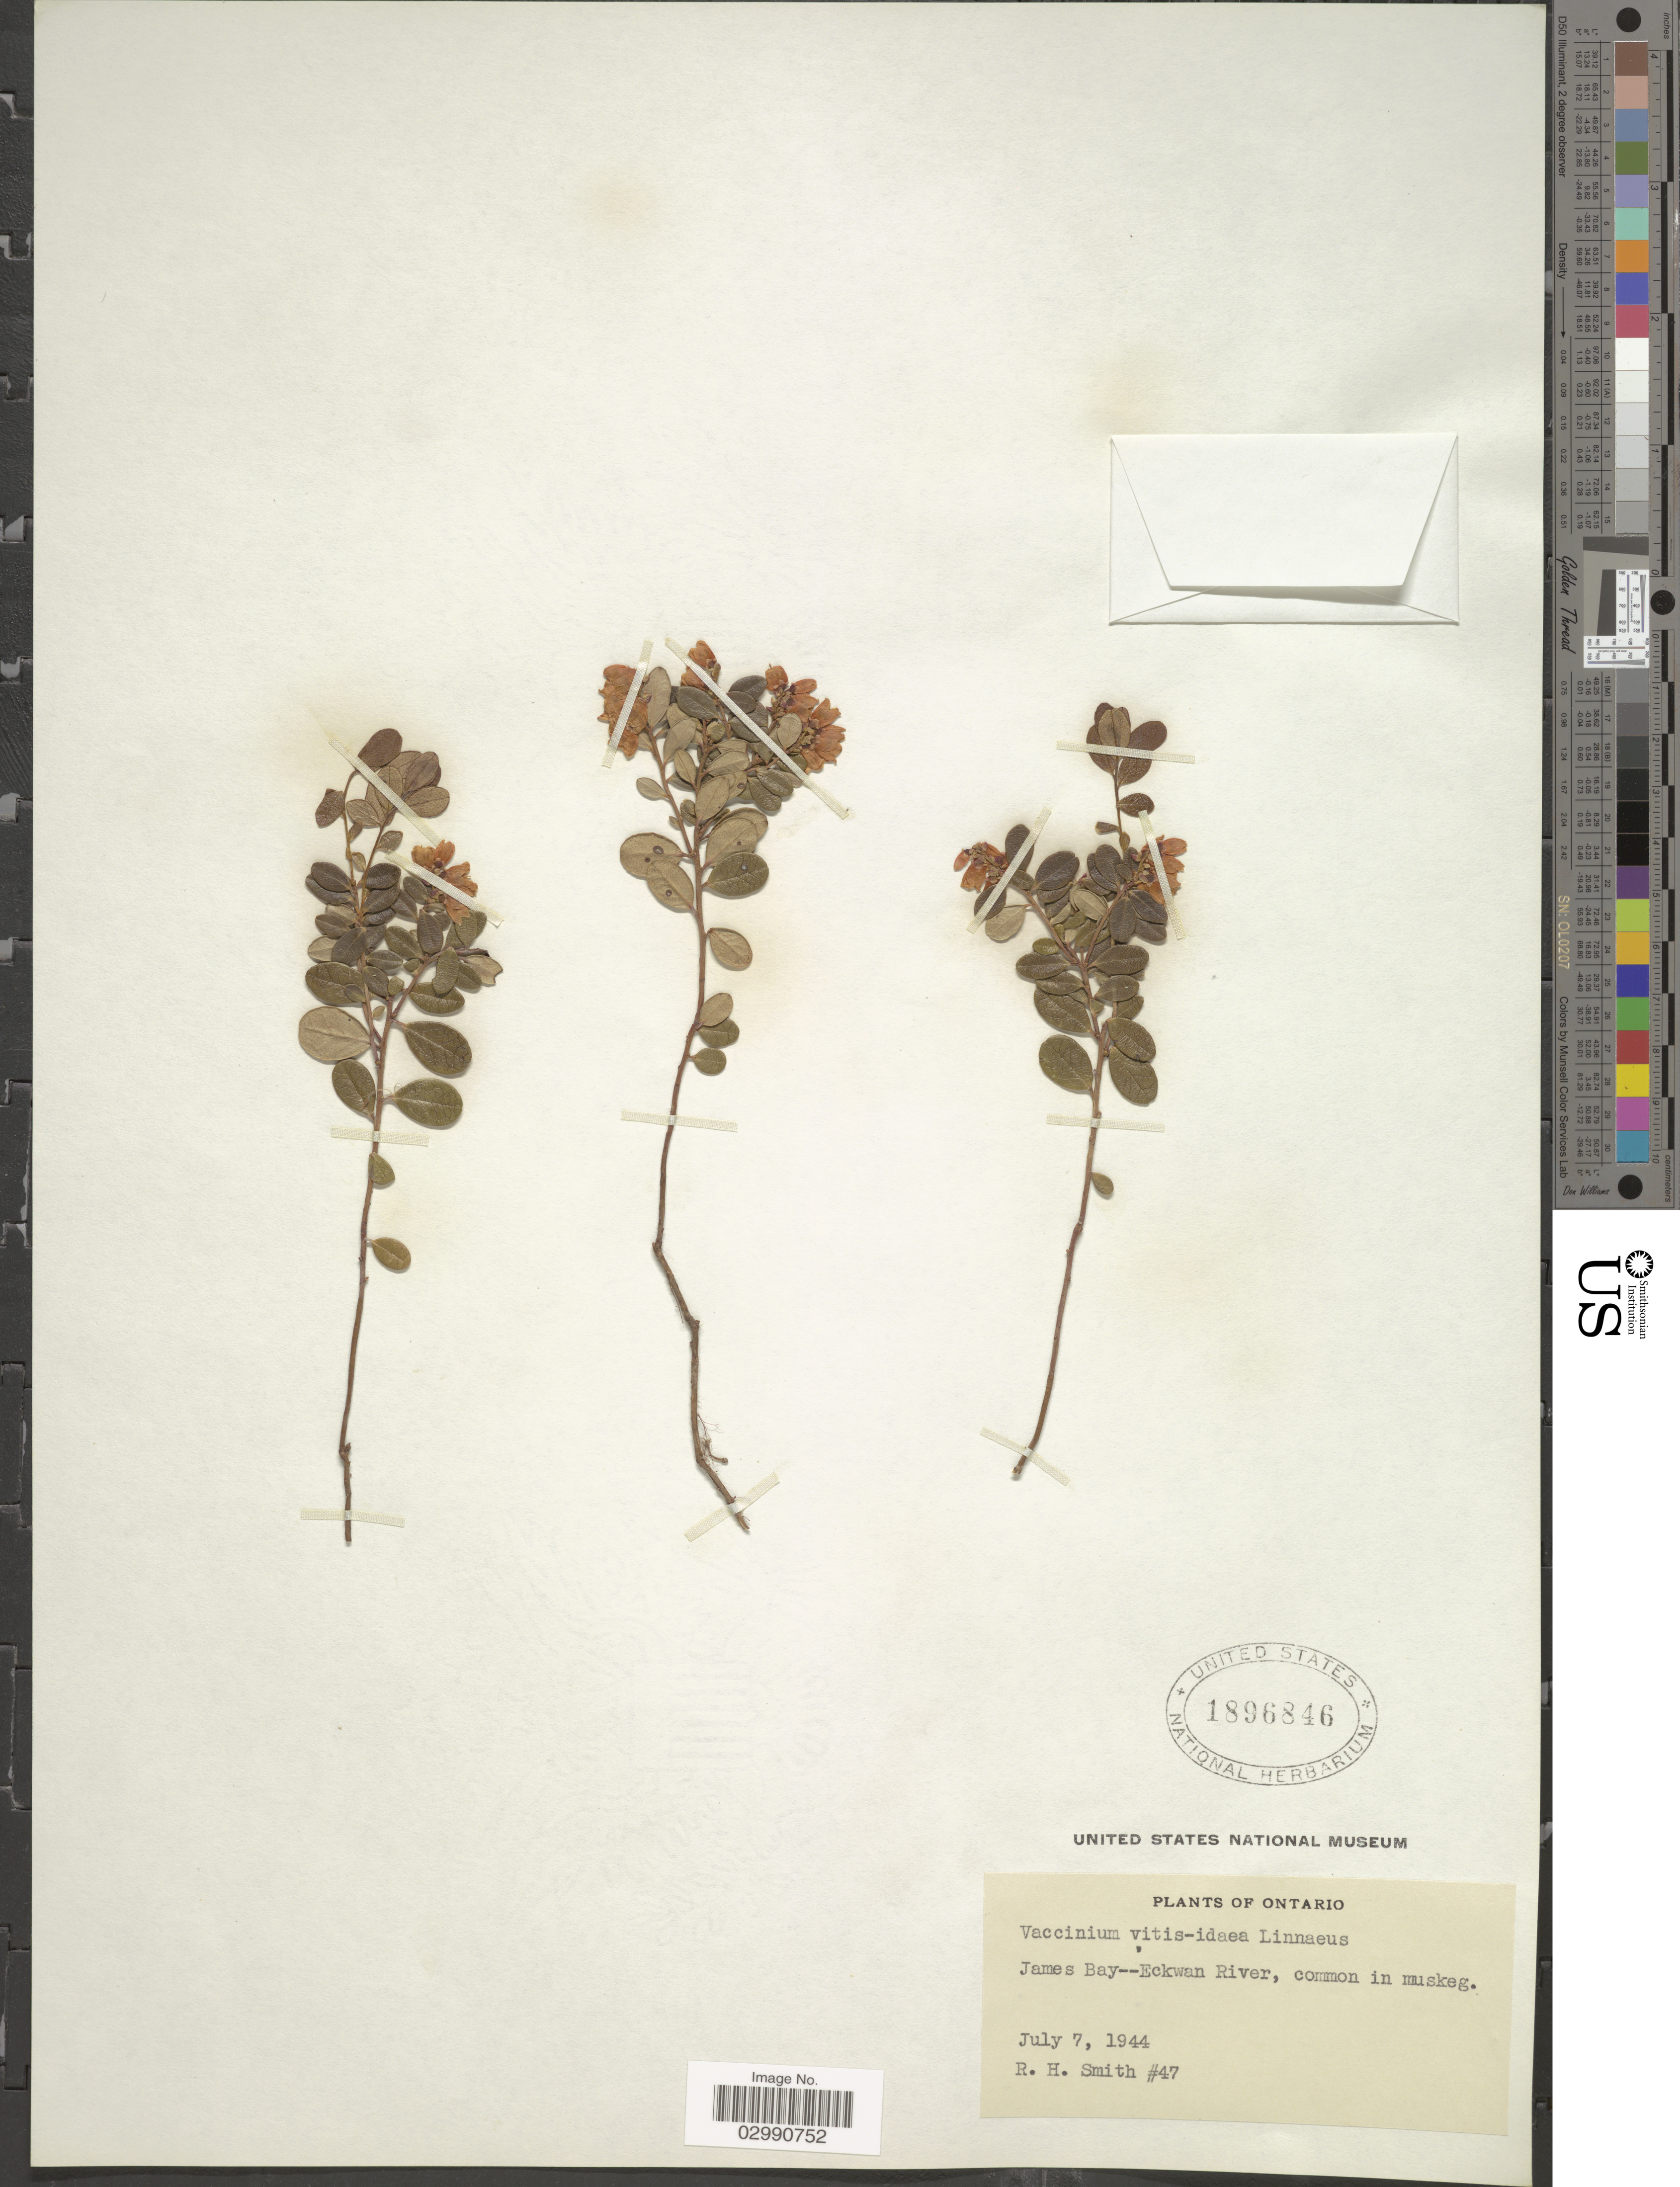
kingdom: Plantae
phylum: Tracheophyta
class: Magnoliopsida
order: Ericales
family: Ericaceae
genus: Vaccinium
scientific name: Vaccinium vitis-idaea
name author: L.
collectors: R. H. Smith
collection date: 1944-07-07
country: Canada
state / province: Ontario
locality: James Bay-Eckwan River, common in muskeg.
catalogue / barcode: US 1896846